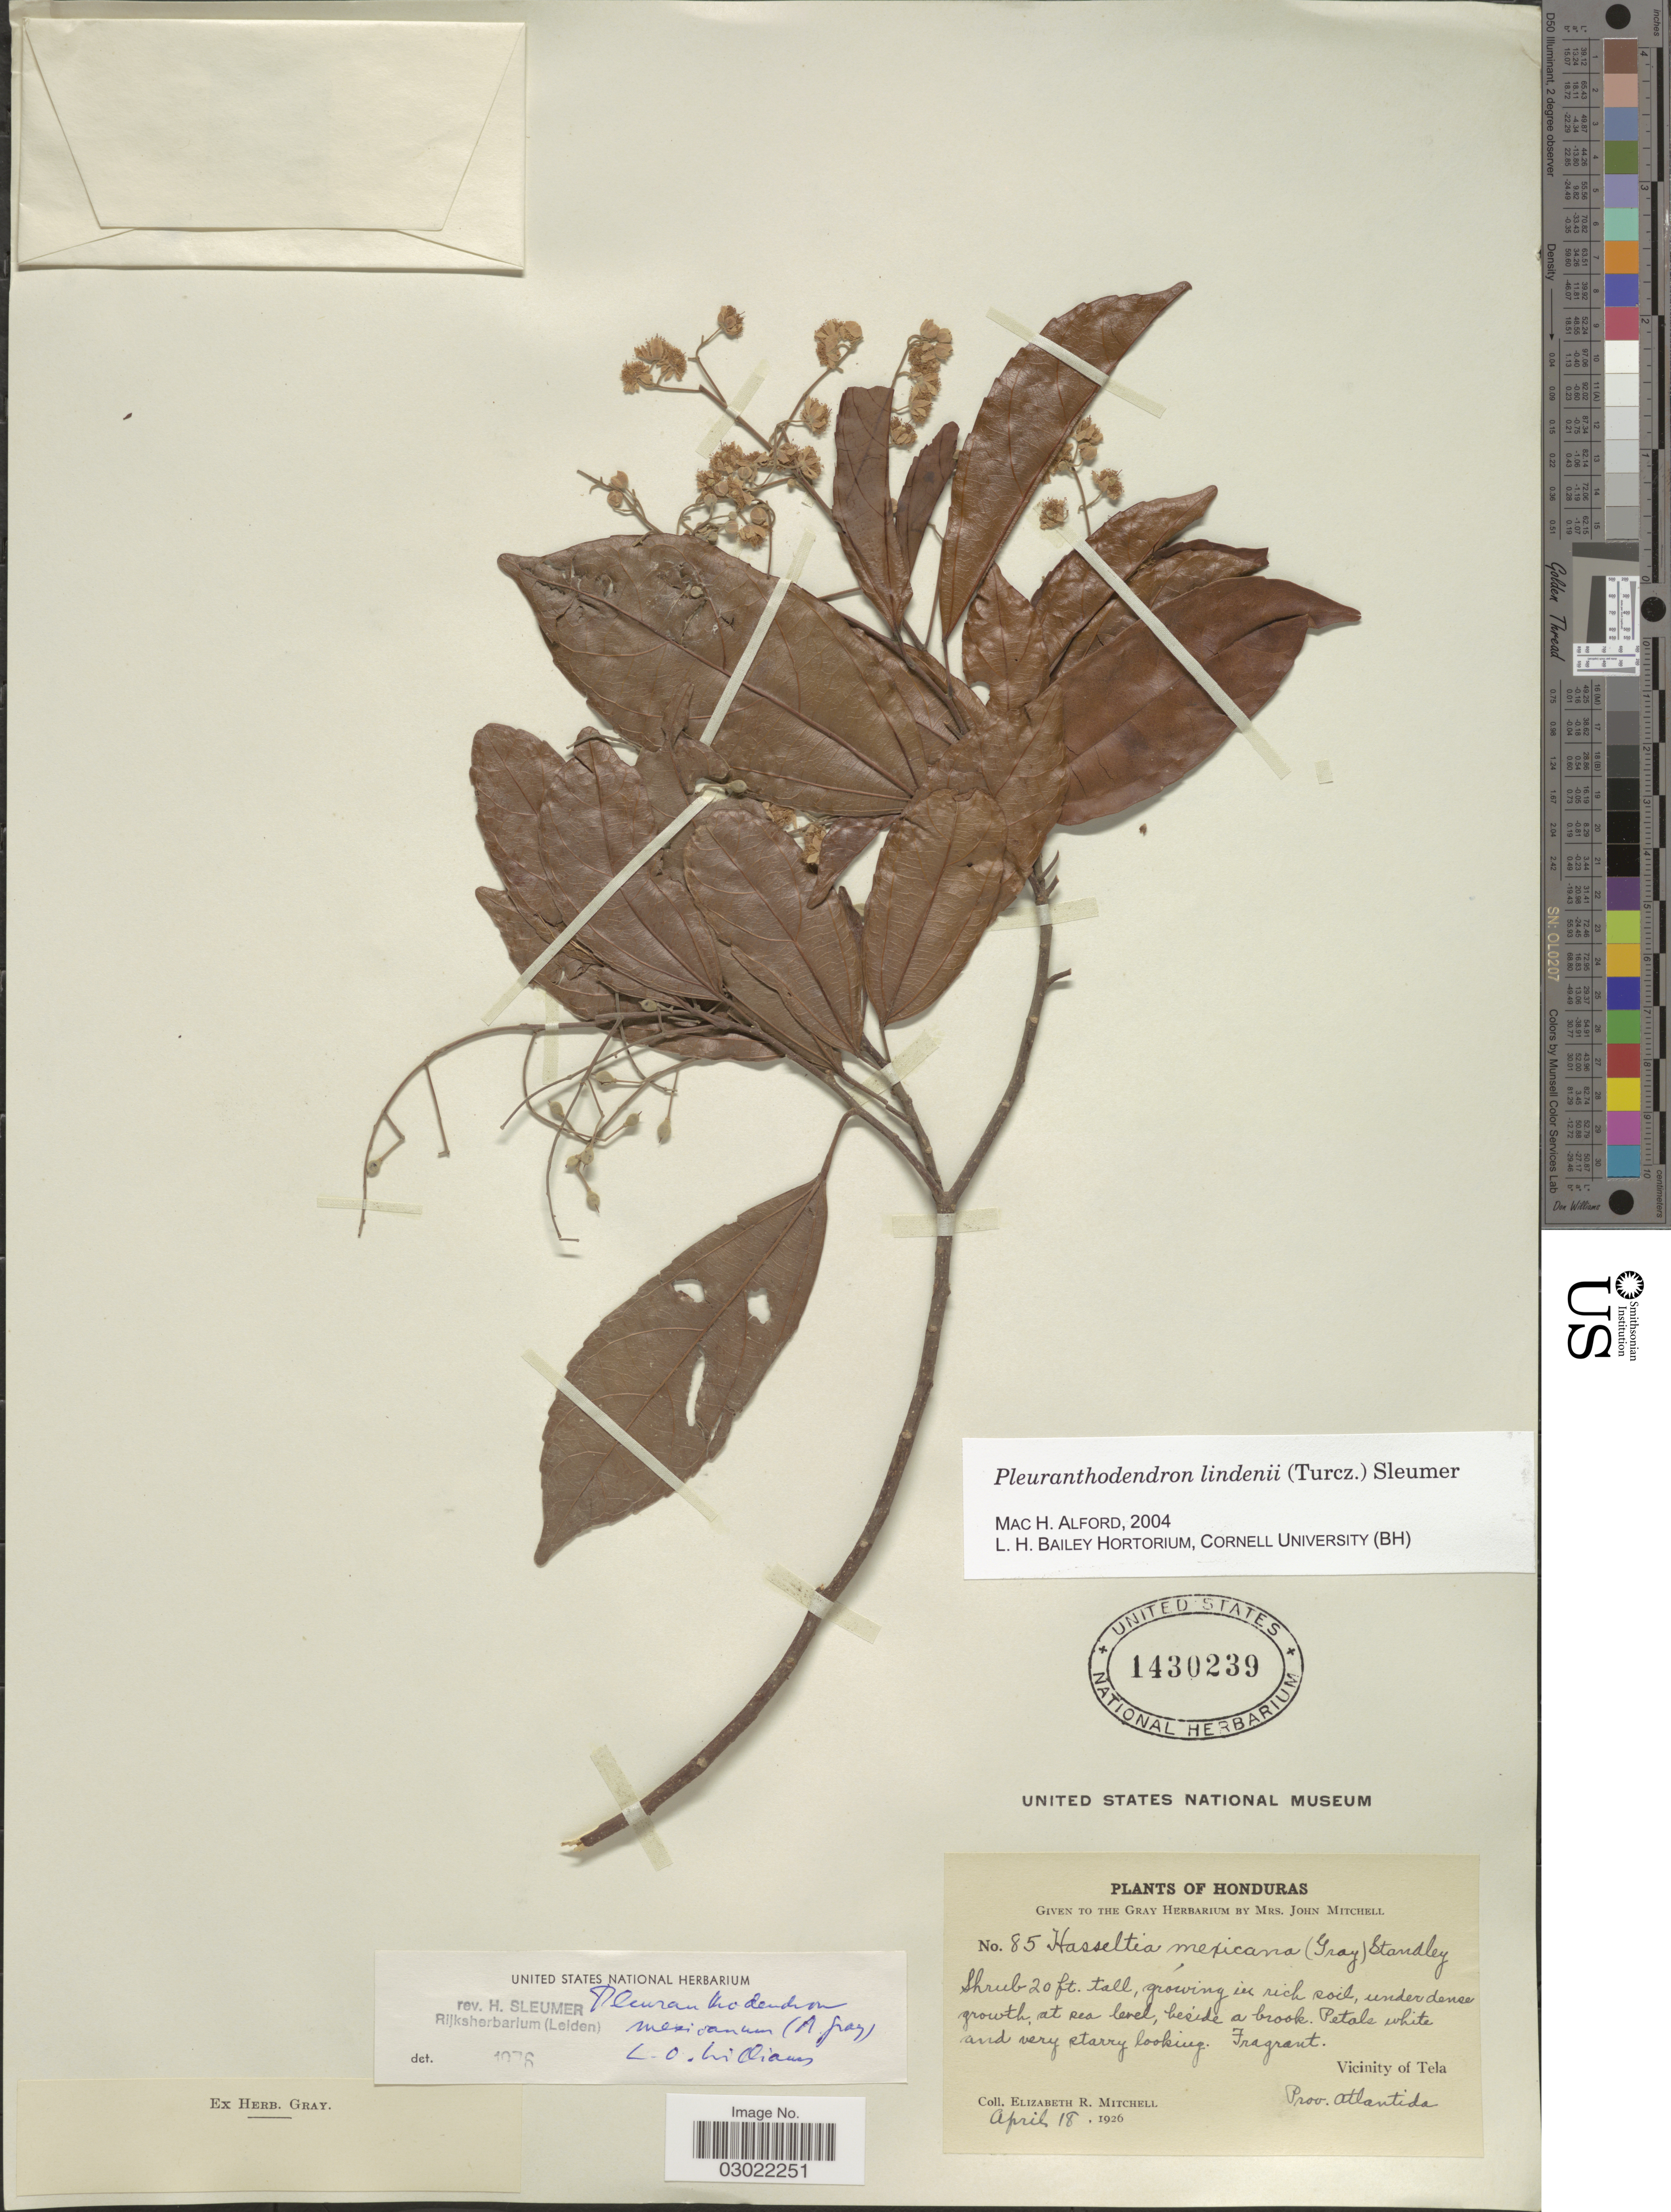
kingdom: Plantae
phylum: Tracheophyta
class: Magnoliopsida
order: Malpighiales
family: Salicaceae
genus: Pleuranthodendron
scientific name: Pleuranthodendron lindenii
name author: (Turcz.) Sleumer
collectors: E. Mitchell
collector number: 85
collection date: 1926-04-18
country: Honduras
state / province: Atlántida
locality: Vicinity of Tela.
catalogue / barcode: US 1430239